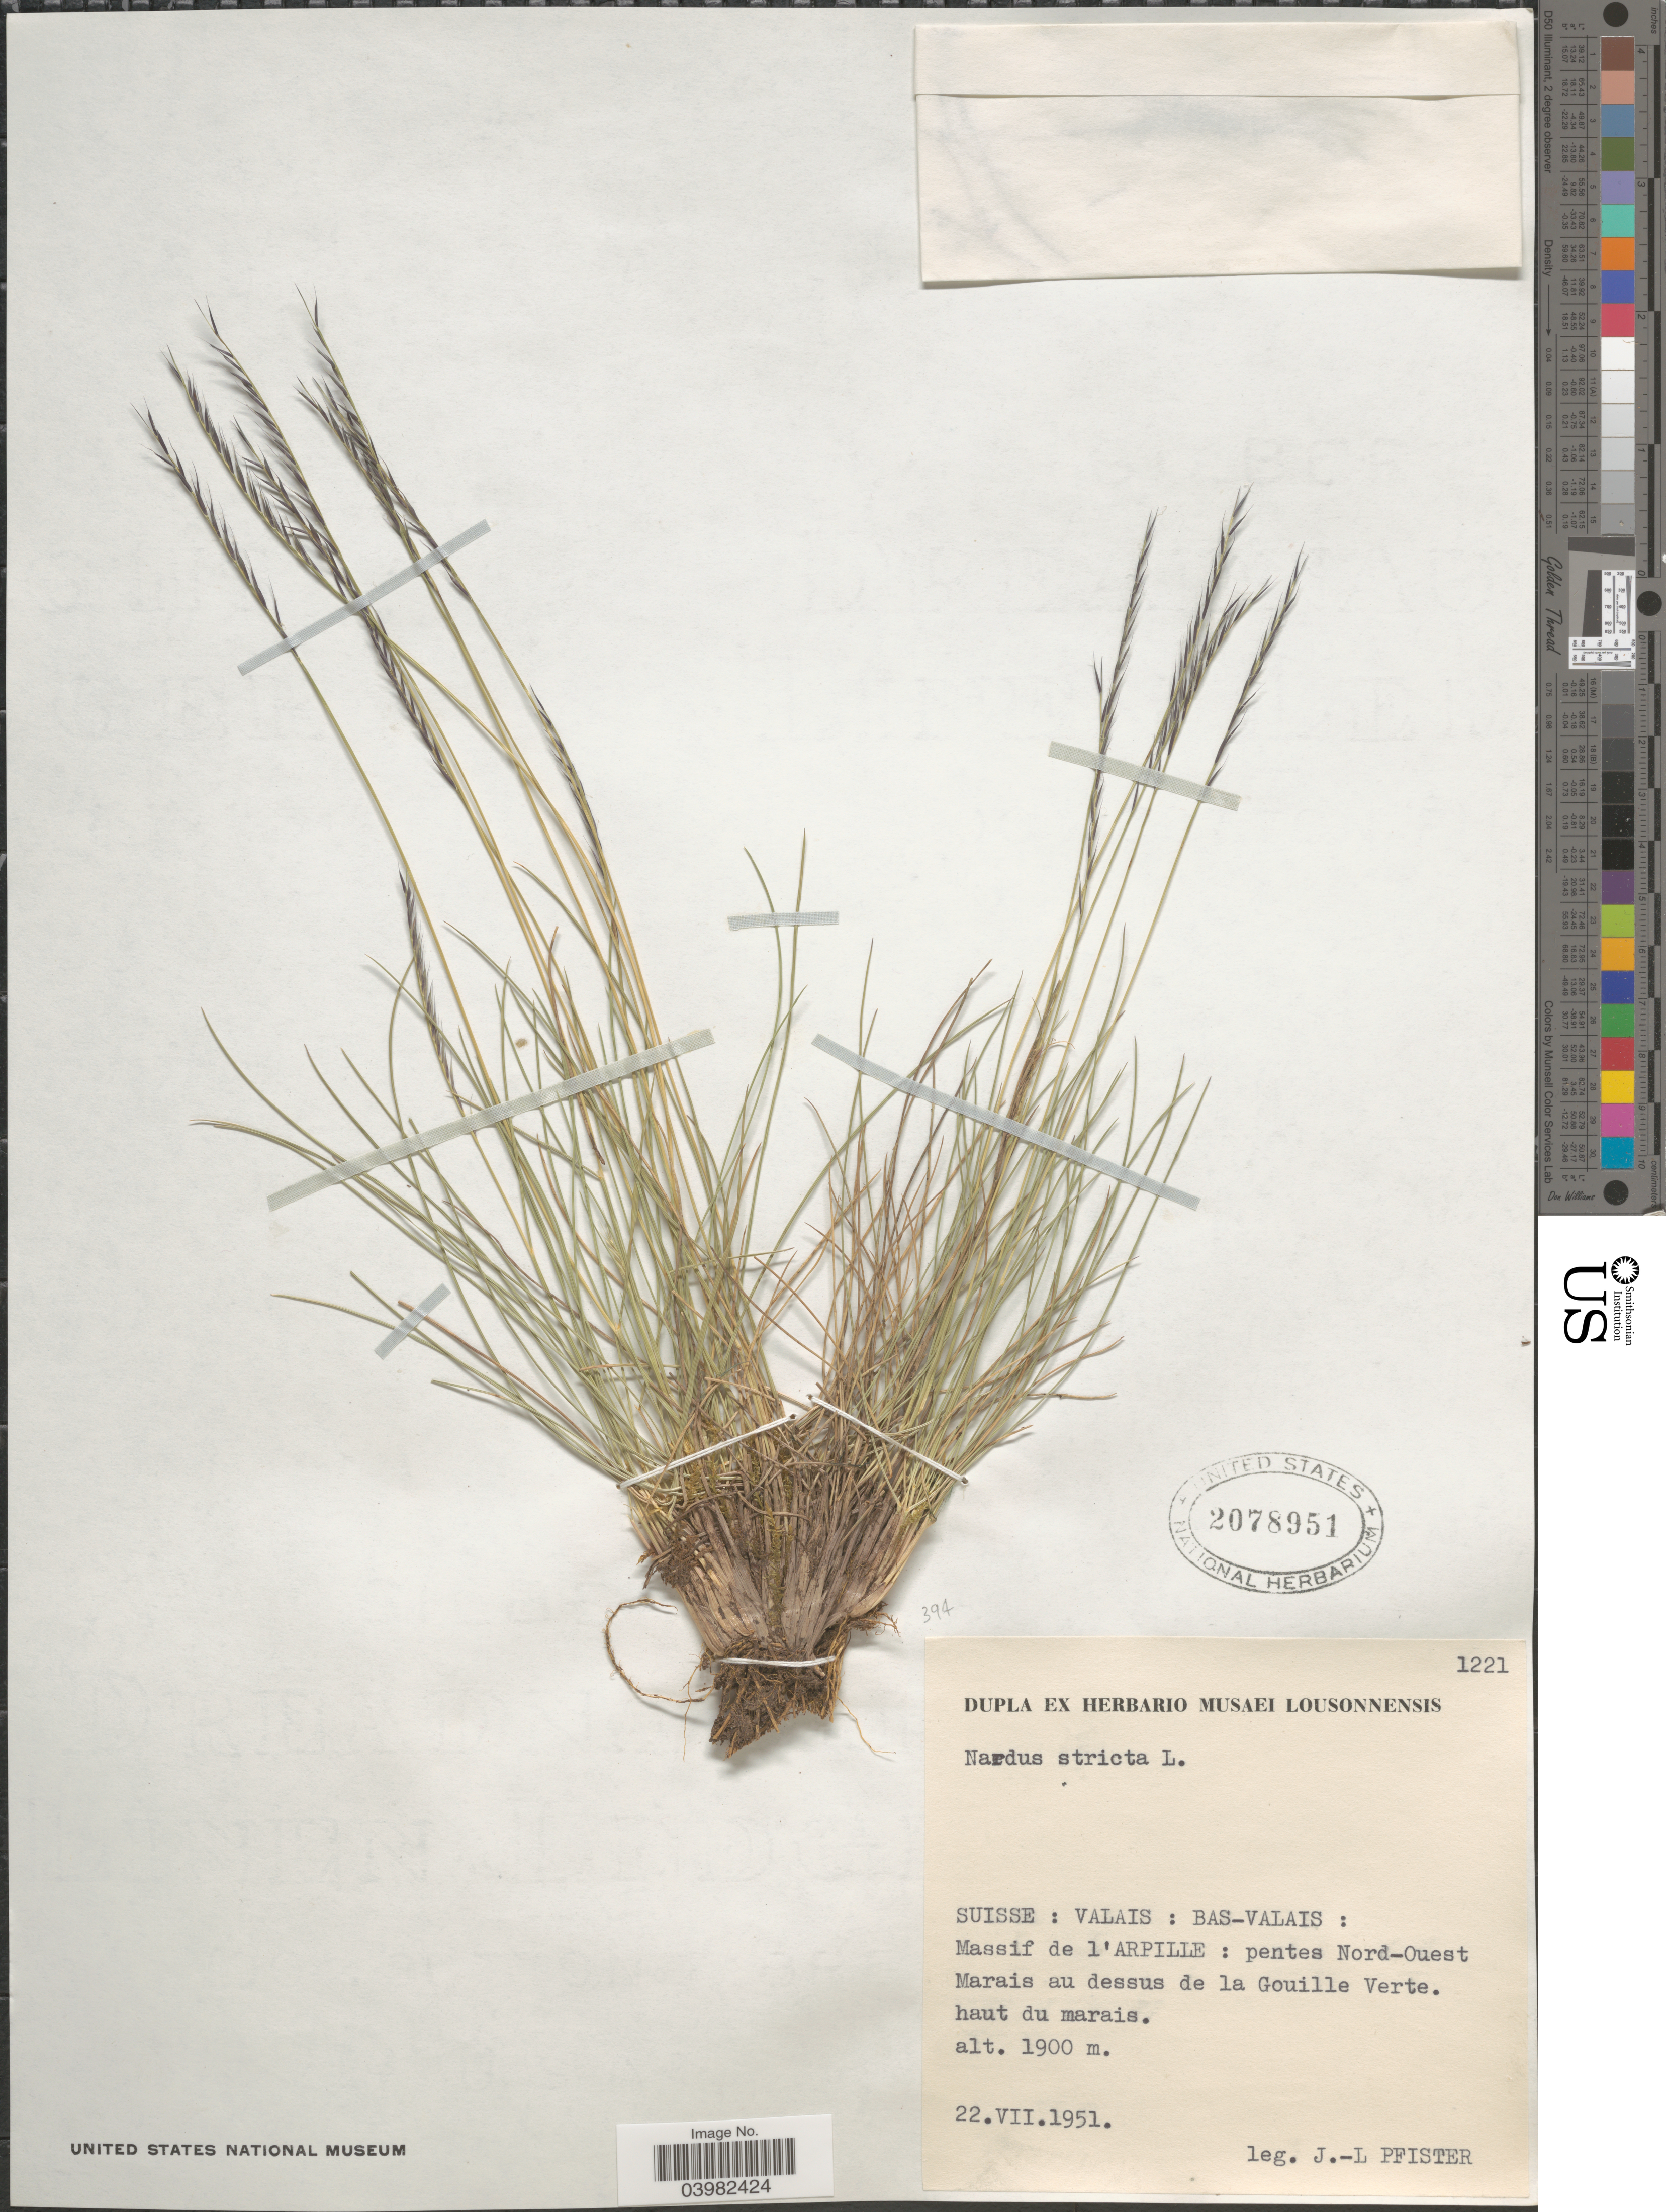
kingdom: Plantae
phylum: Tracheophyta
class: Liliopsida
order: Poales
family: Poaceae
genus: Nardus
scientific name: Nardus stricta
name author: L.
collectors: J. Pfister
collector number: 1221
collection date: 1951-07-22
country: Switzerland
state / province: Valais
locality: Bas-Valais: Massif de l'Arpille: pentes Nord-Ouest Marais au dessus de la Gouille Verte.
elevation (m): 1900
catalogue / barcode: US 2078951